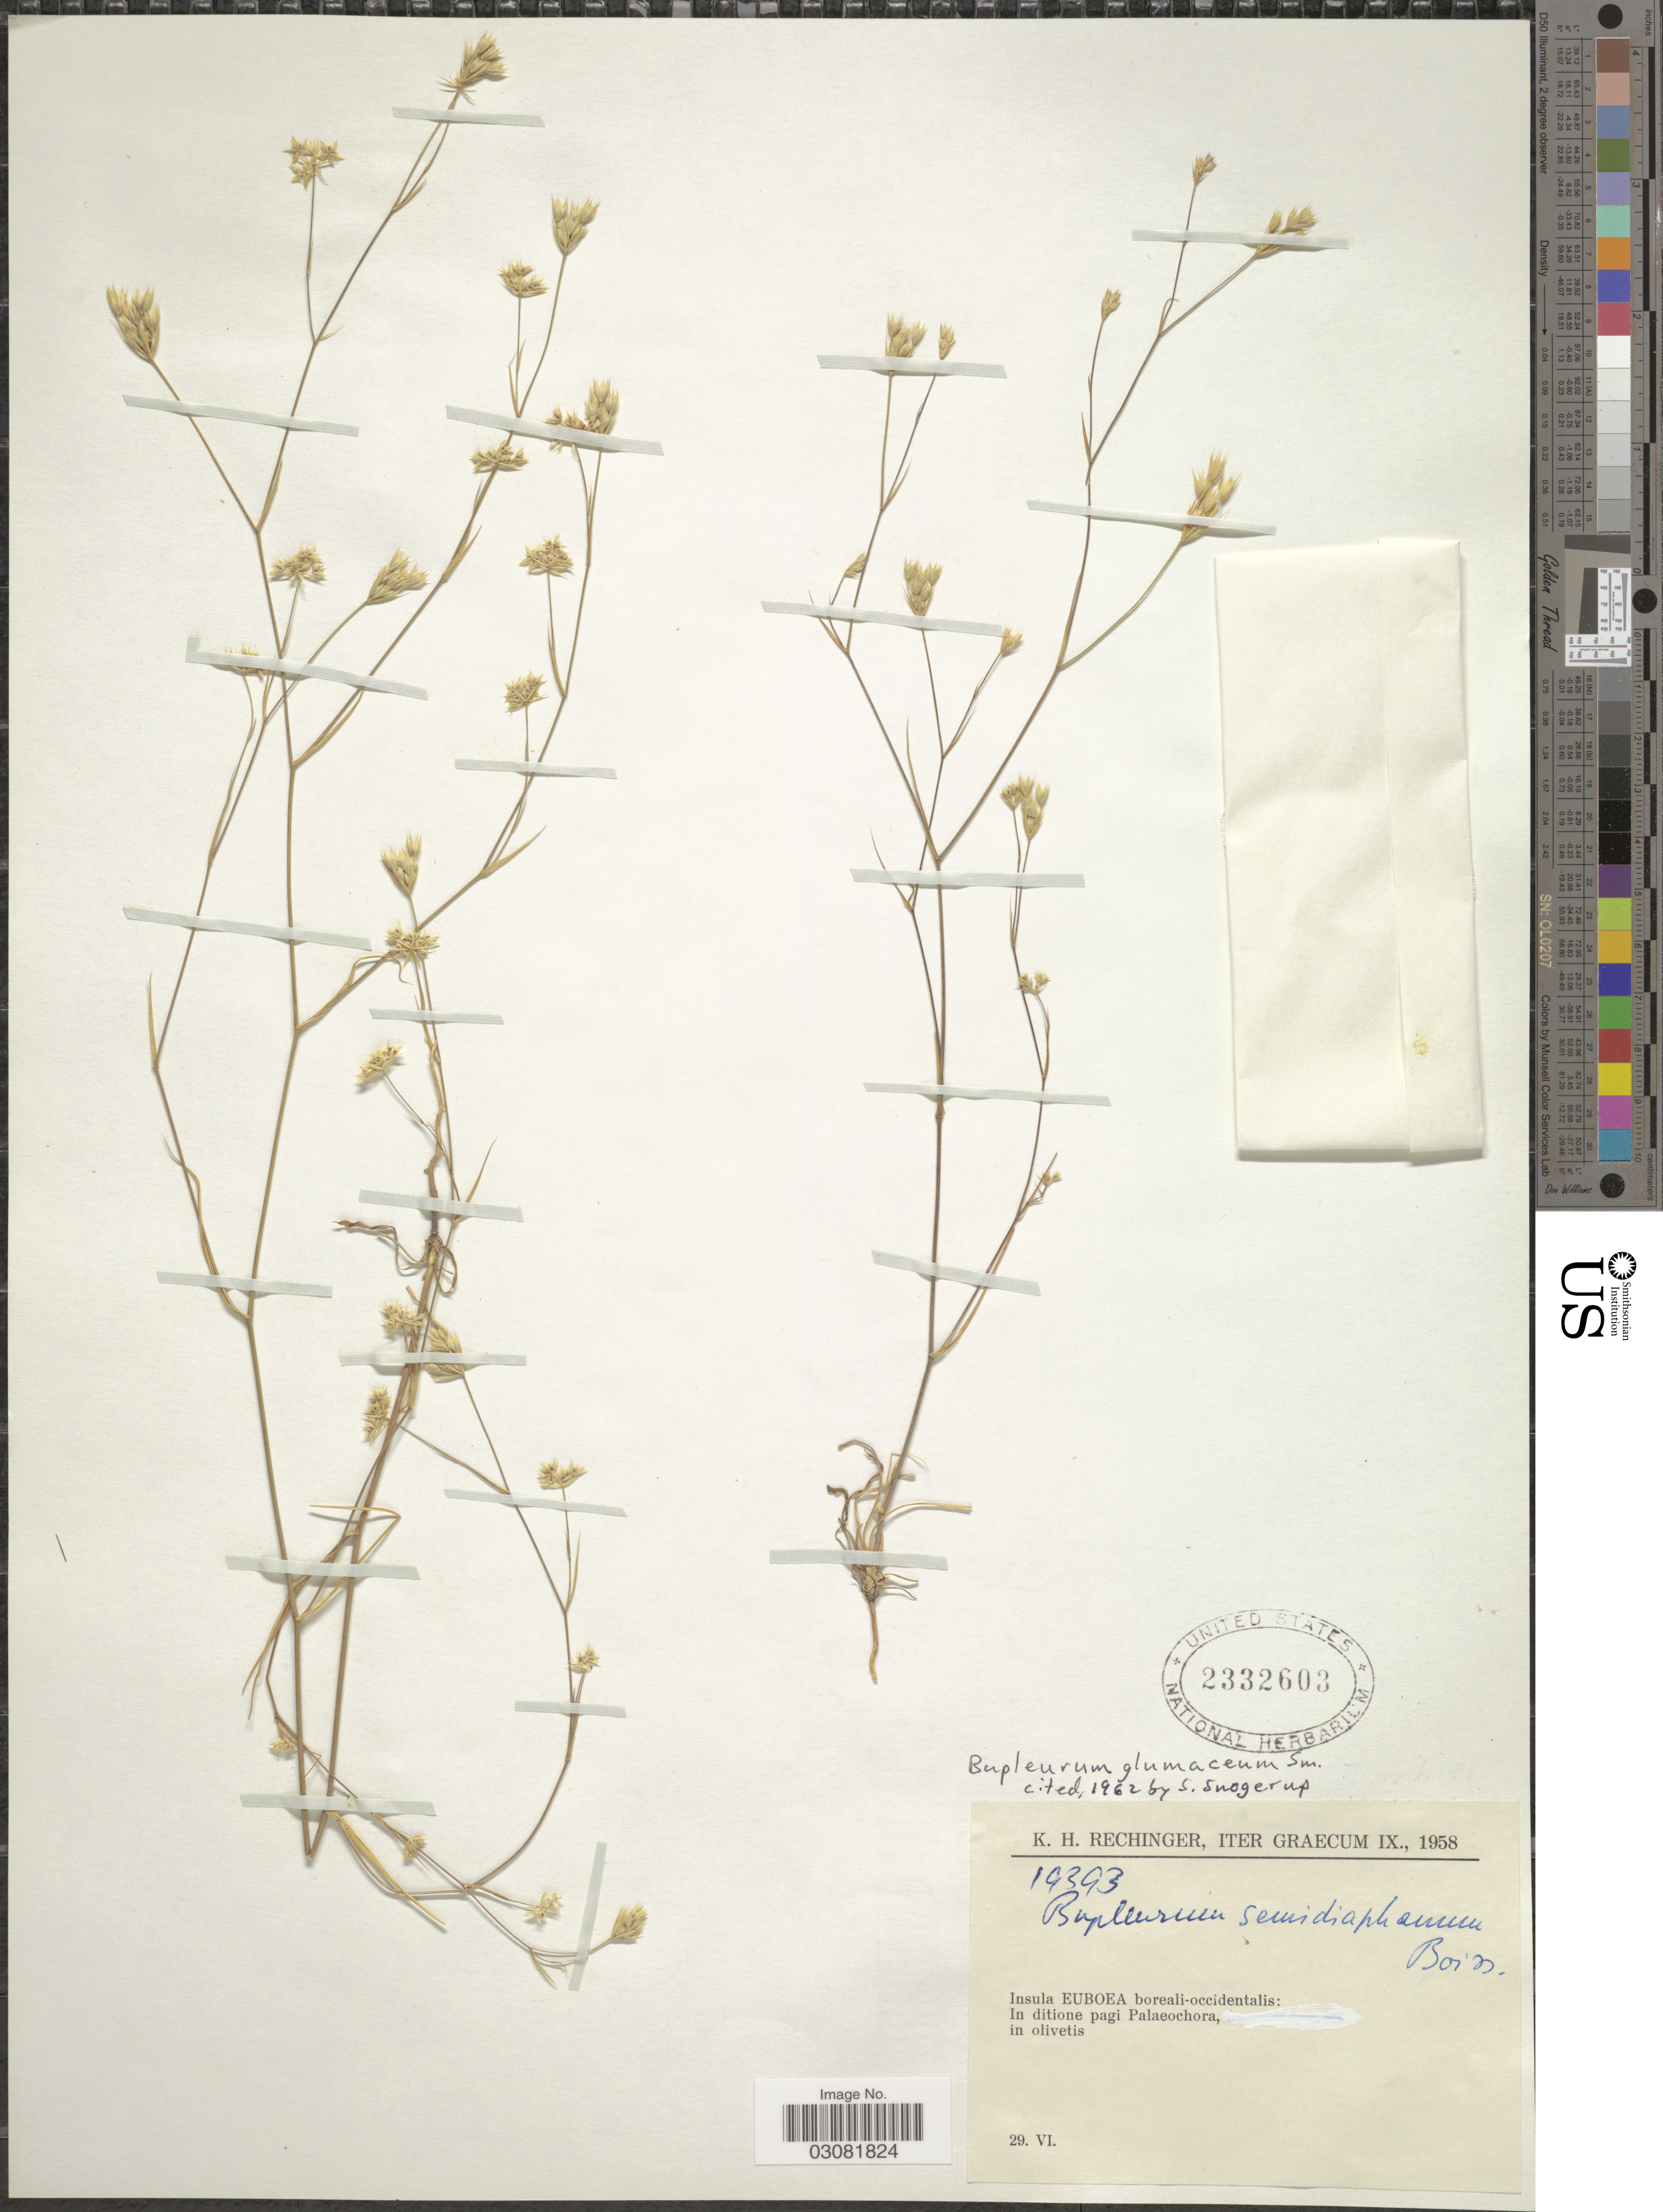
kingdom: Plantae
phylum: Tracheophyta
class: Magnoliopsida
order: Apiales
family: Apiaceae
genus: Bupleurum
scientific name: Bupleurum glumaceum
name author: Sm.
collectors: K. H. Rechinger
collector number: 19393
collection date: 1958-06-29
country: Greece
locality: Iter Graecum, Insula Euboea boreali-occidentalis: In ditione pagi Palaeochora, in olivetis.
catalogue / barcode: US 2332603